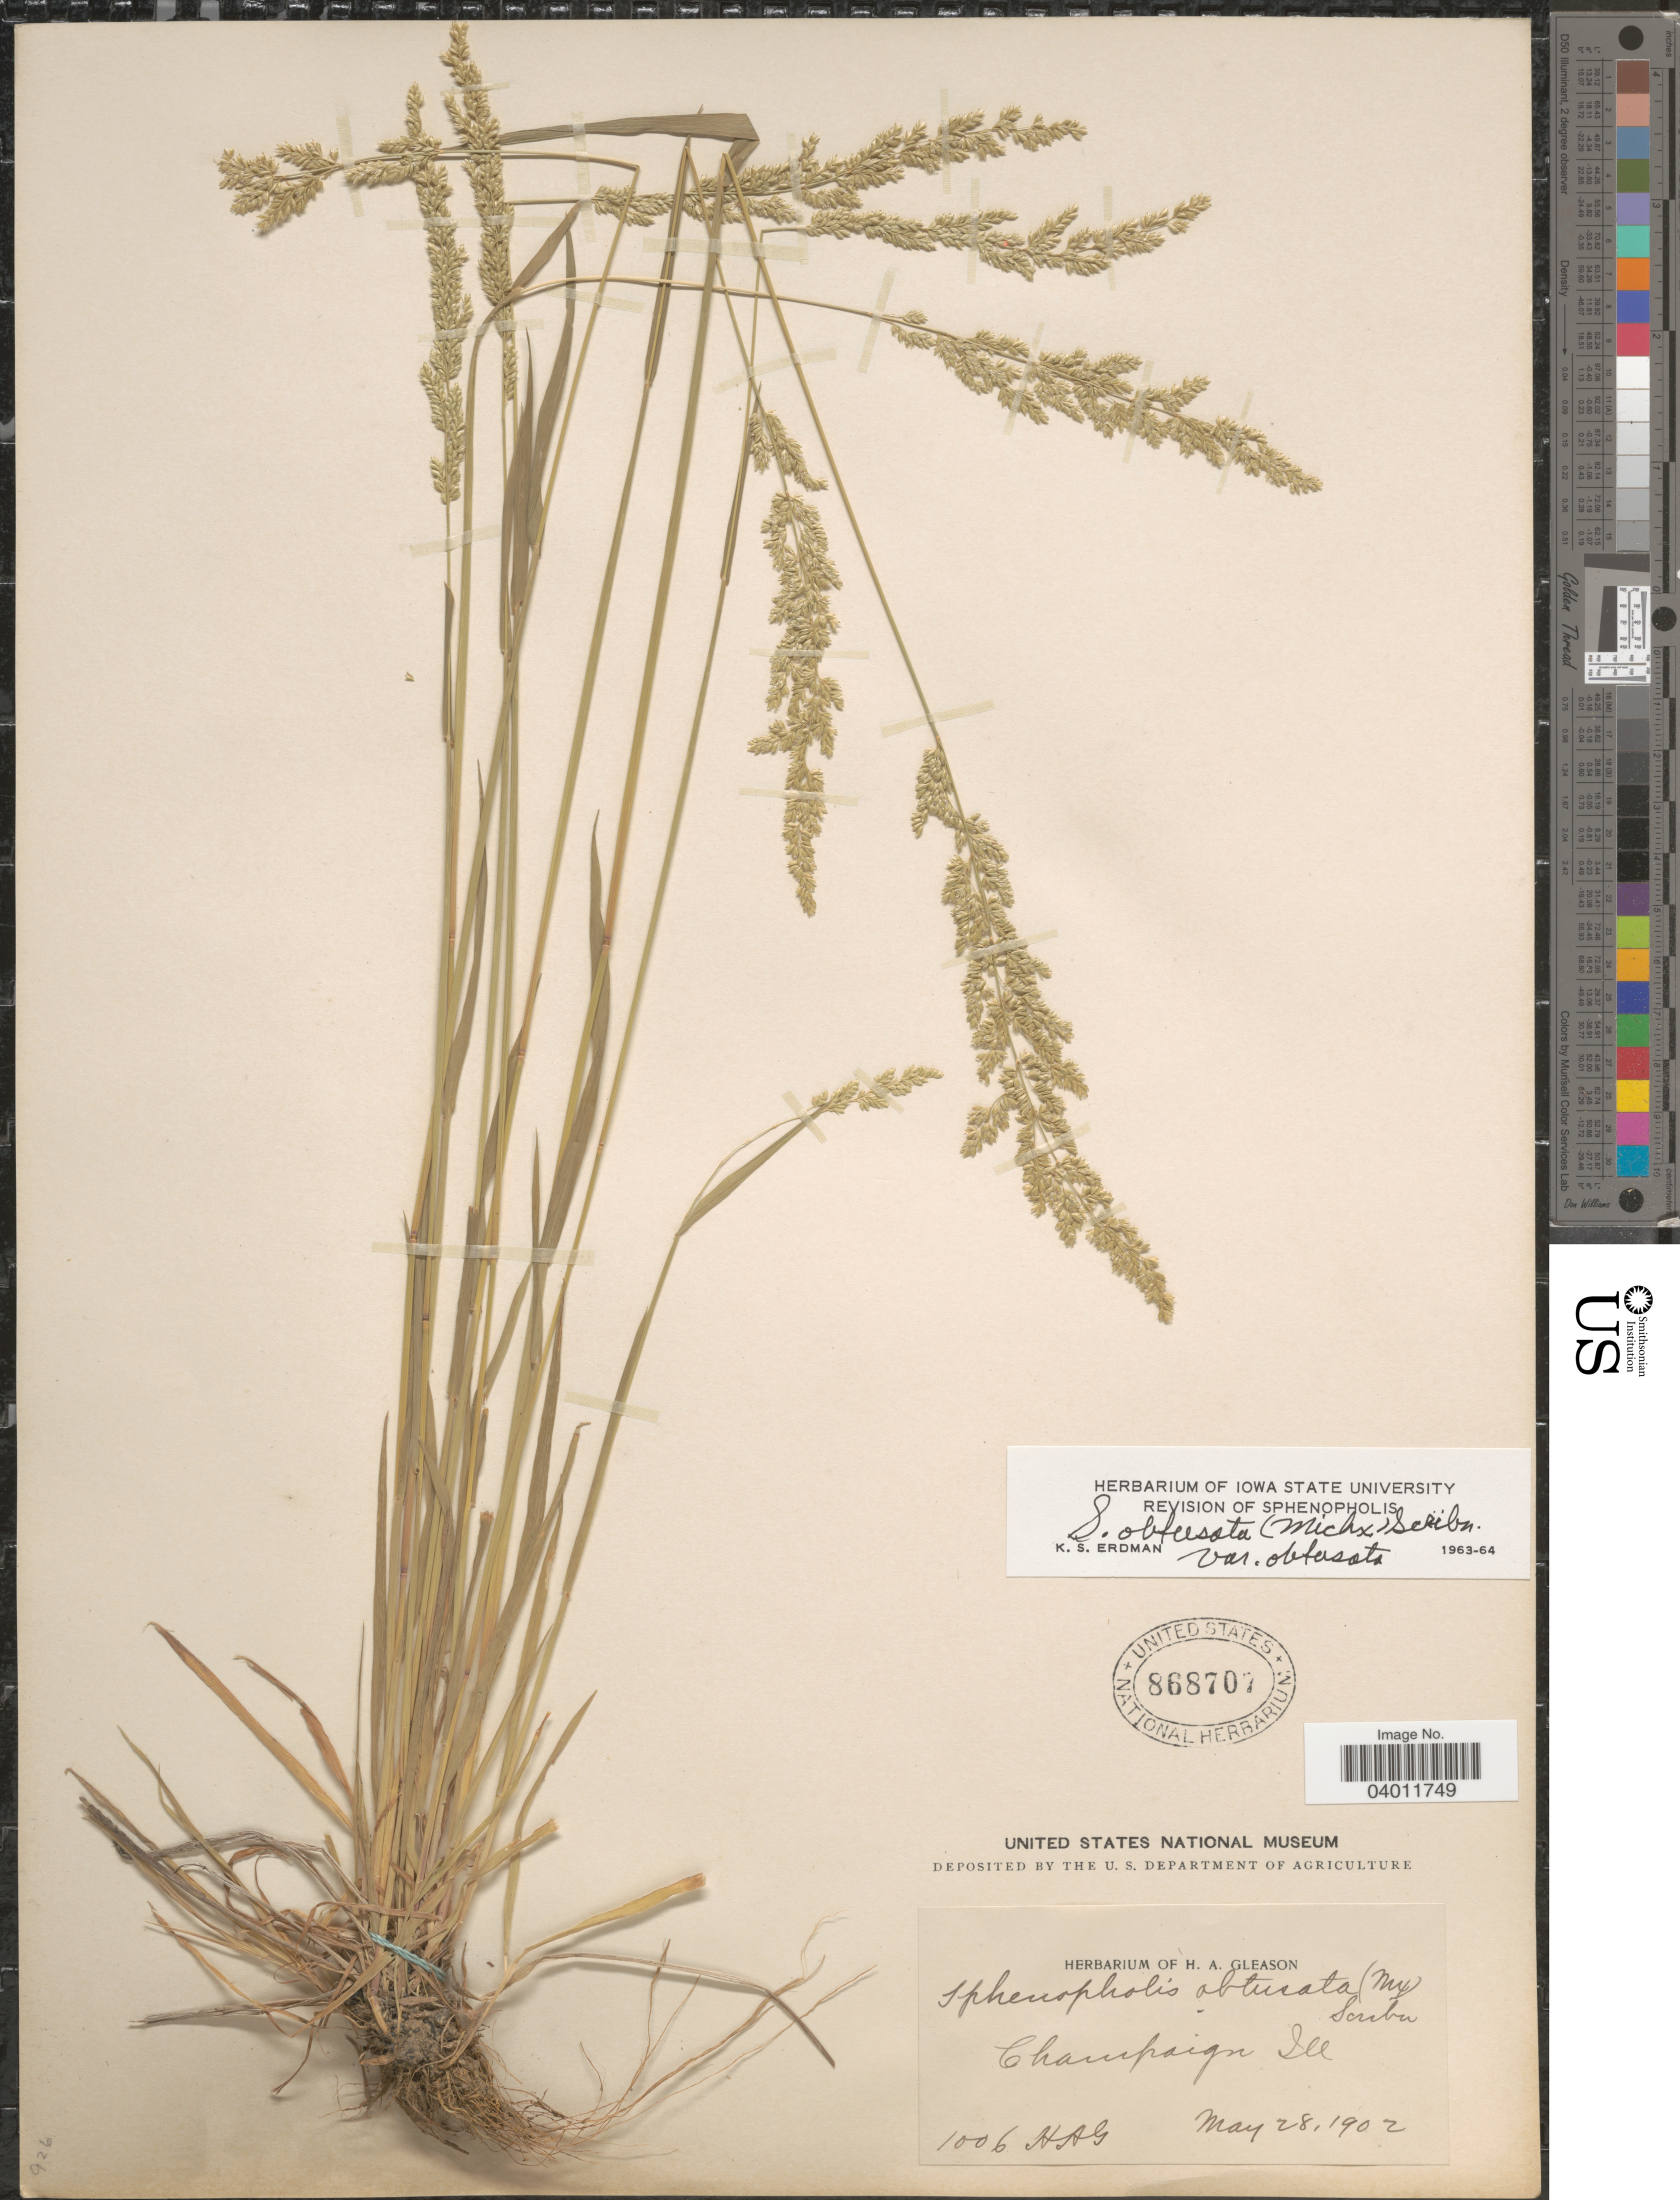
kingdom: Plantae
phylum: Tracheophyta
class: Liliopsida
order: Poales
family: Poaceae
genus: Sphenopholis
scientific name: Sphenopholis obtusata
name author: (Michx.) Scribn.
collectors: H. A. Gleason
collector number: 1006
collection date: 1902-05-28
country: United States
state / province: Illinois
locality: Champaign.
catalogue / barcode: US 868707